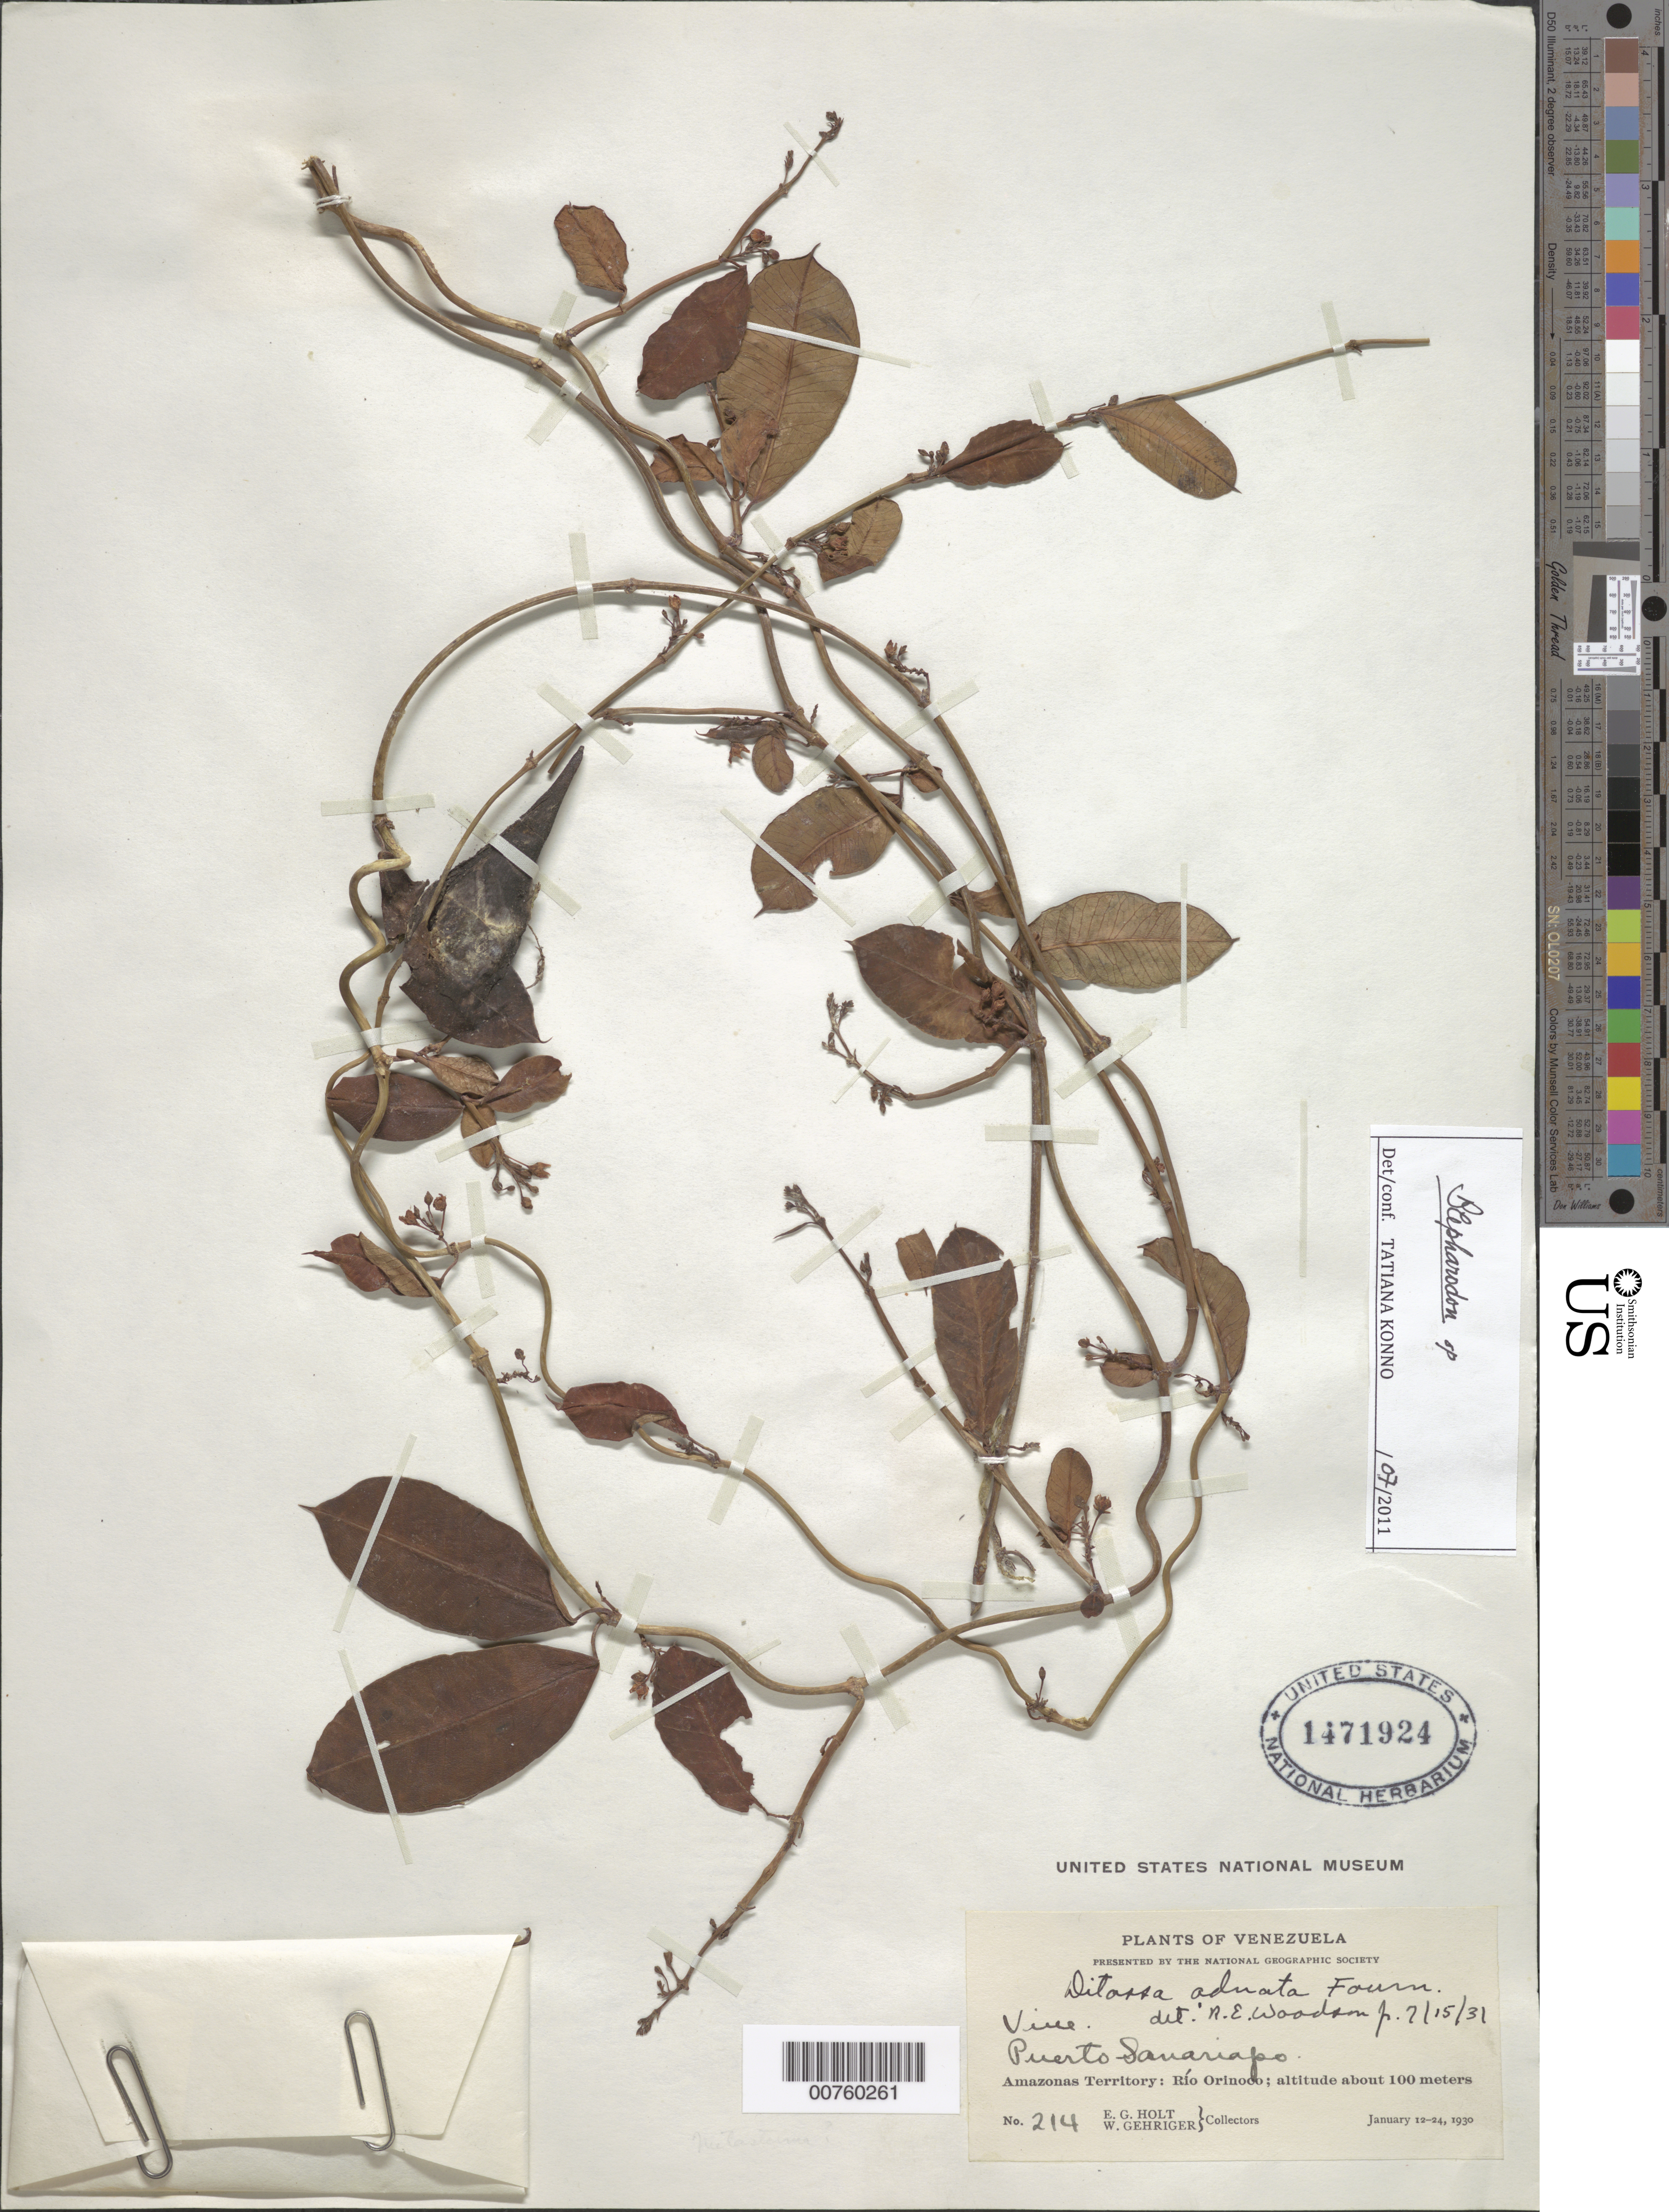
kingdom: Plantae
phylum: Tracheophyta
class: Magnoliopsida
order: Gentianales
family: Apocynaceae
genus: Blepharodon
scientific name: Blepharodon sp.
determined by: Konno, T.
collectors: E. Holt & W. Gehriger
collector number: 214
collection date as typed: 12-Jan-30 to 24-Jan-30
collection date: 1930-01-12/1930-01-24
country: Venezuela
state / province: Amazonas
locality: Río Orinoco, Puerto Sanariapo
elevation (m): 100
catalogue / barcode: US 1471924